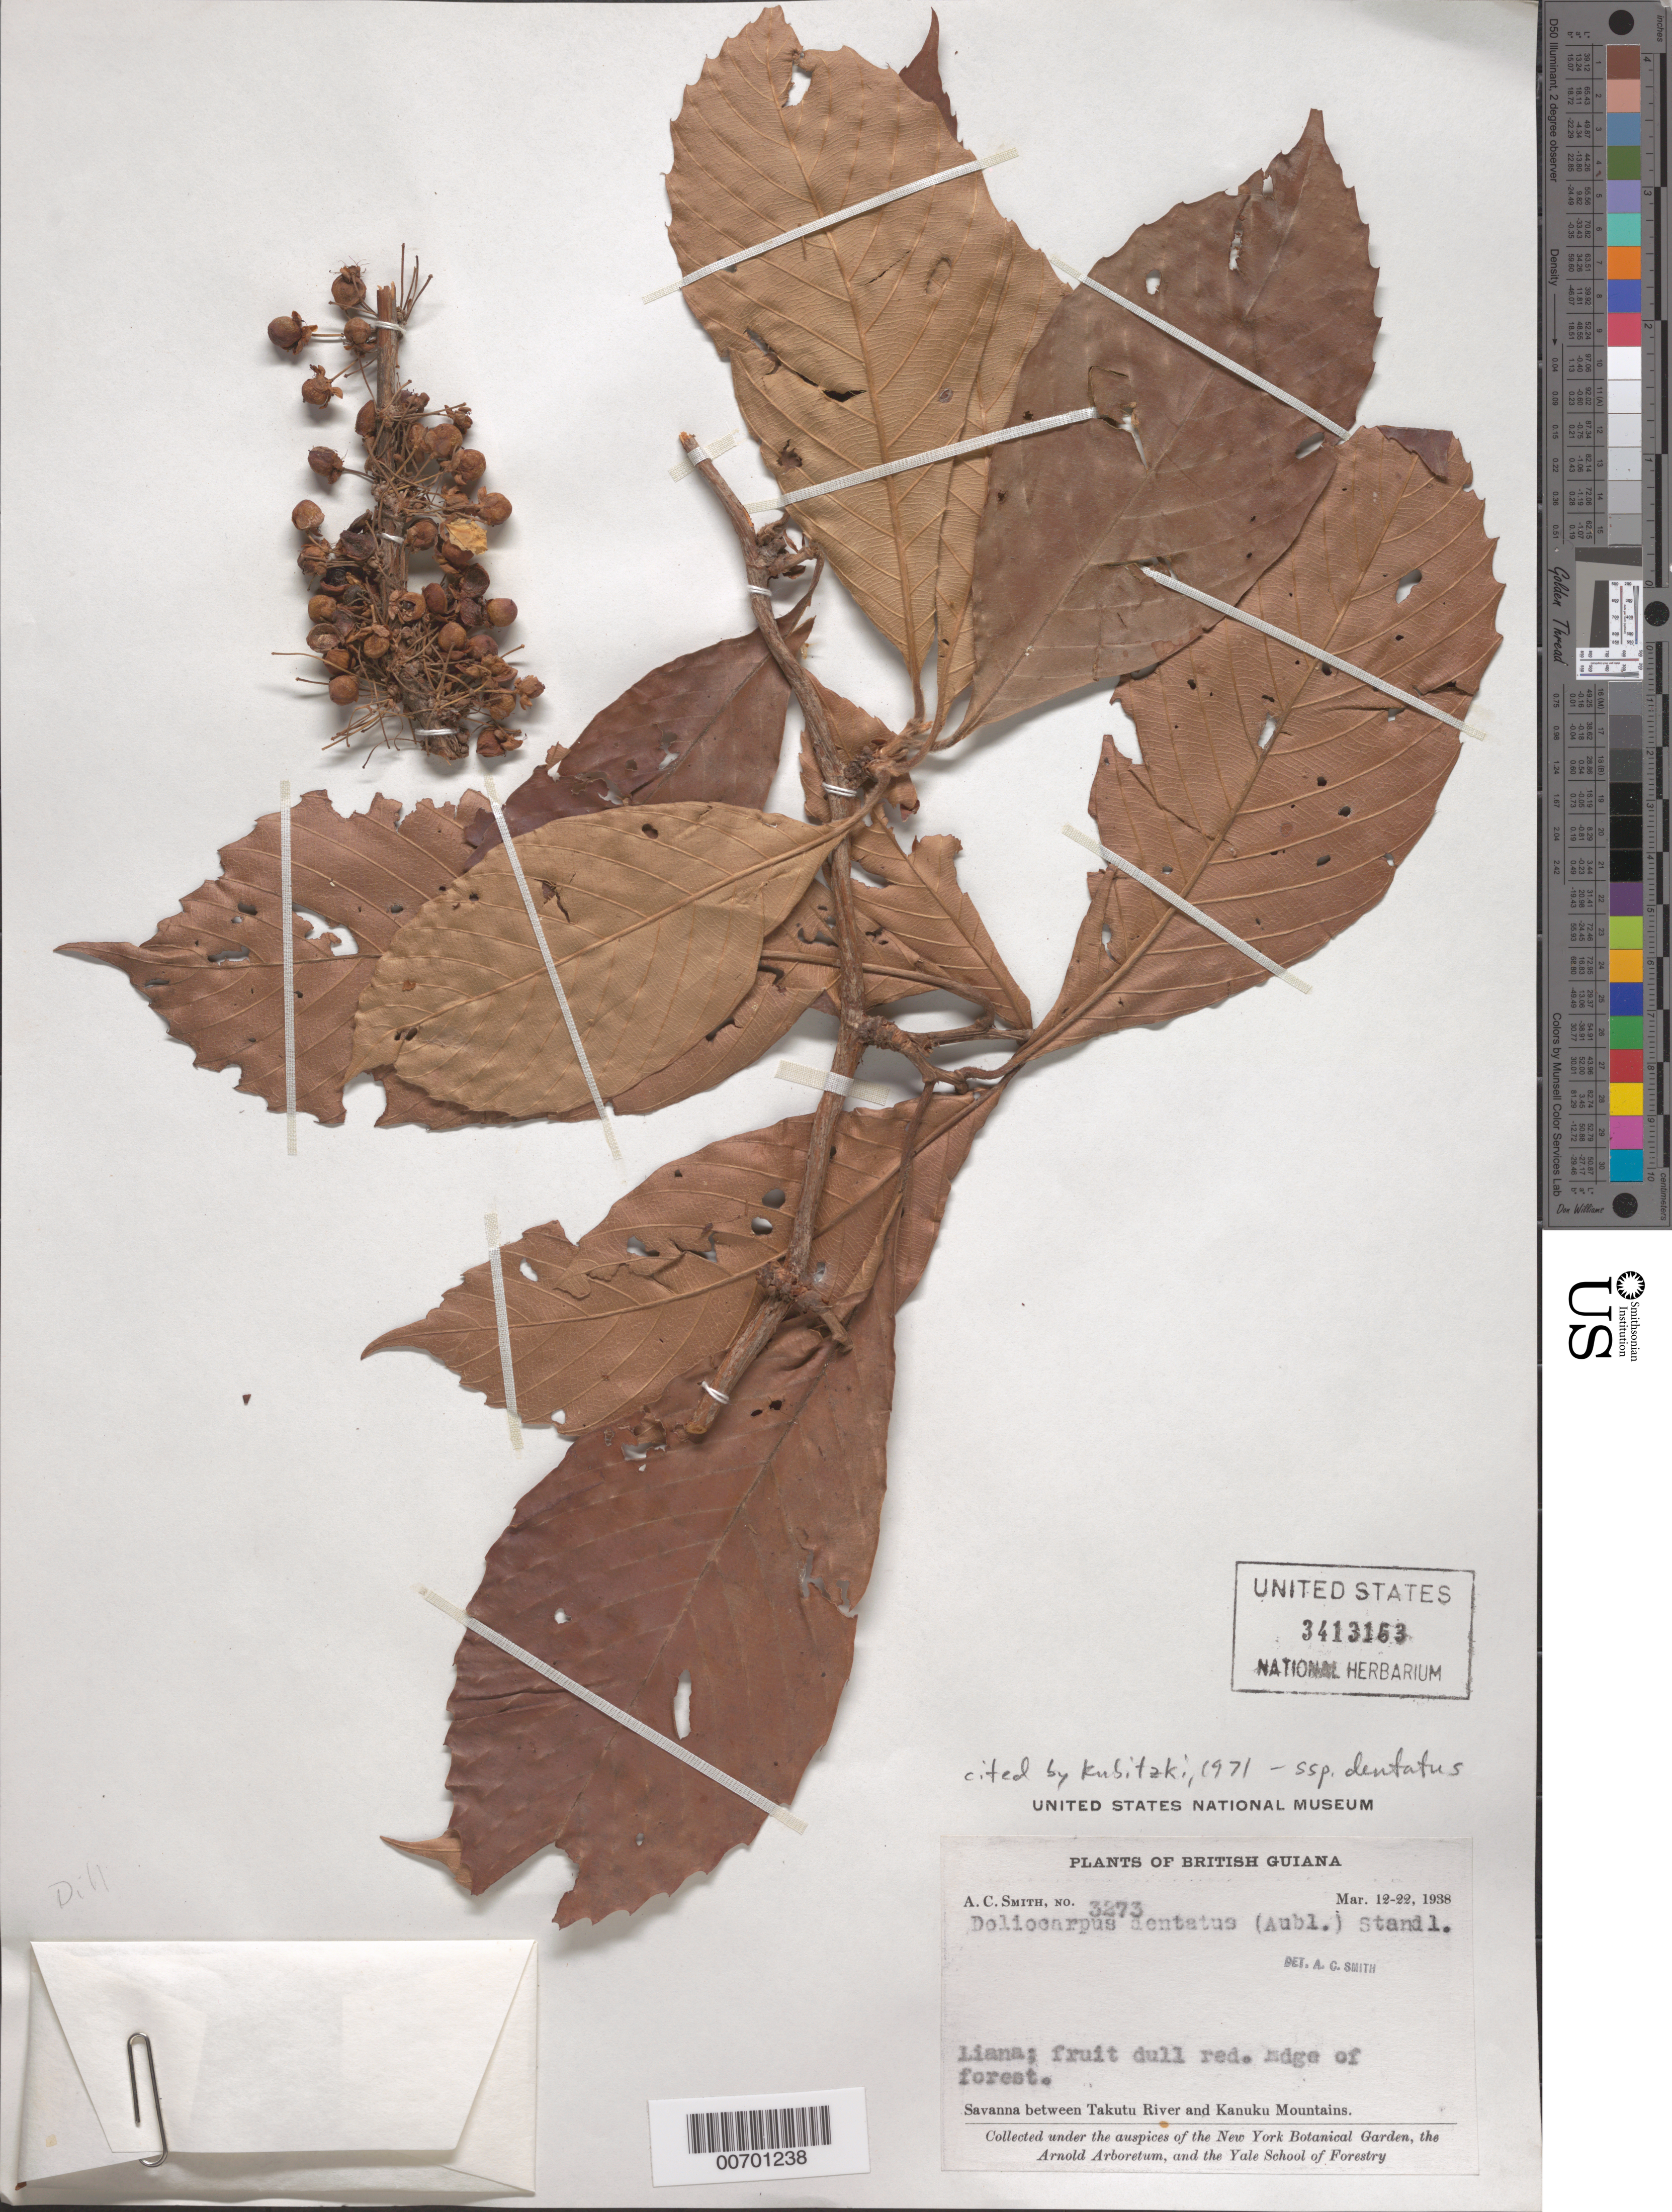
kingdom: Plantae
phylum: Tracheophyta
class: Magnoliopsida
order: Dilleniales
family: Dilleniaceae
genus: Doliocarpus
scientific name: Doliocarpus dentatus subsp. dentatus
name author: (Aubl.) Standl.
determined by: Kubitzki, Klaus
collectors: A. C. Smith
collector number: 3273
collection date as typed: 12-Mar-38 to 22-Mar-38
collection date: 1938-03-12/1938-03-22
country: Guyana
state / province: U. Takutu-U. Essequibo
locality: Kanuku Mts., savanna betw. mts. and Takutu R.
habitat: Edge of forest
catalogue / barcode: US 3413153